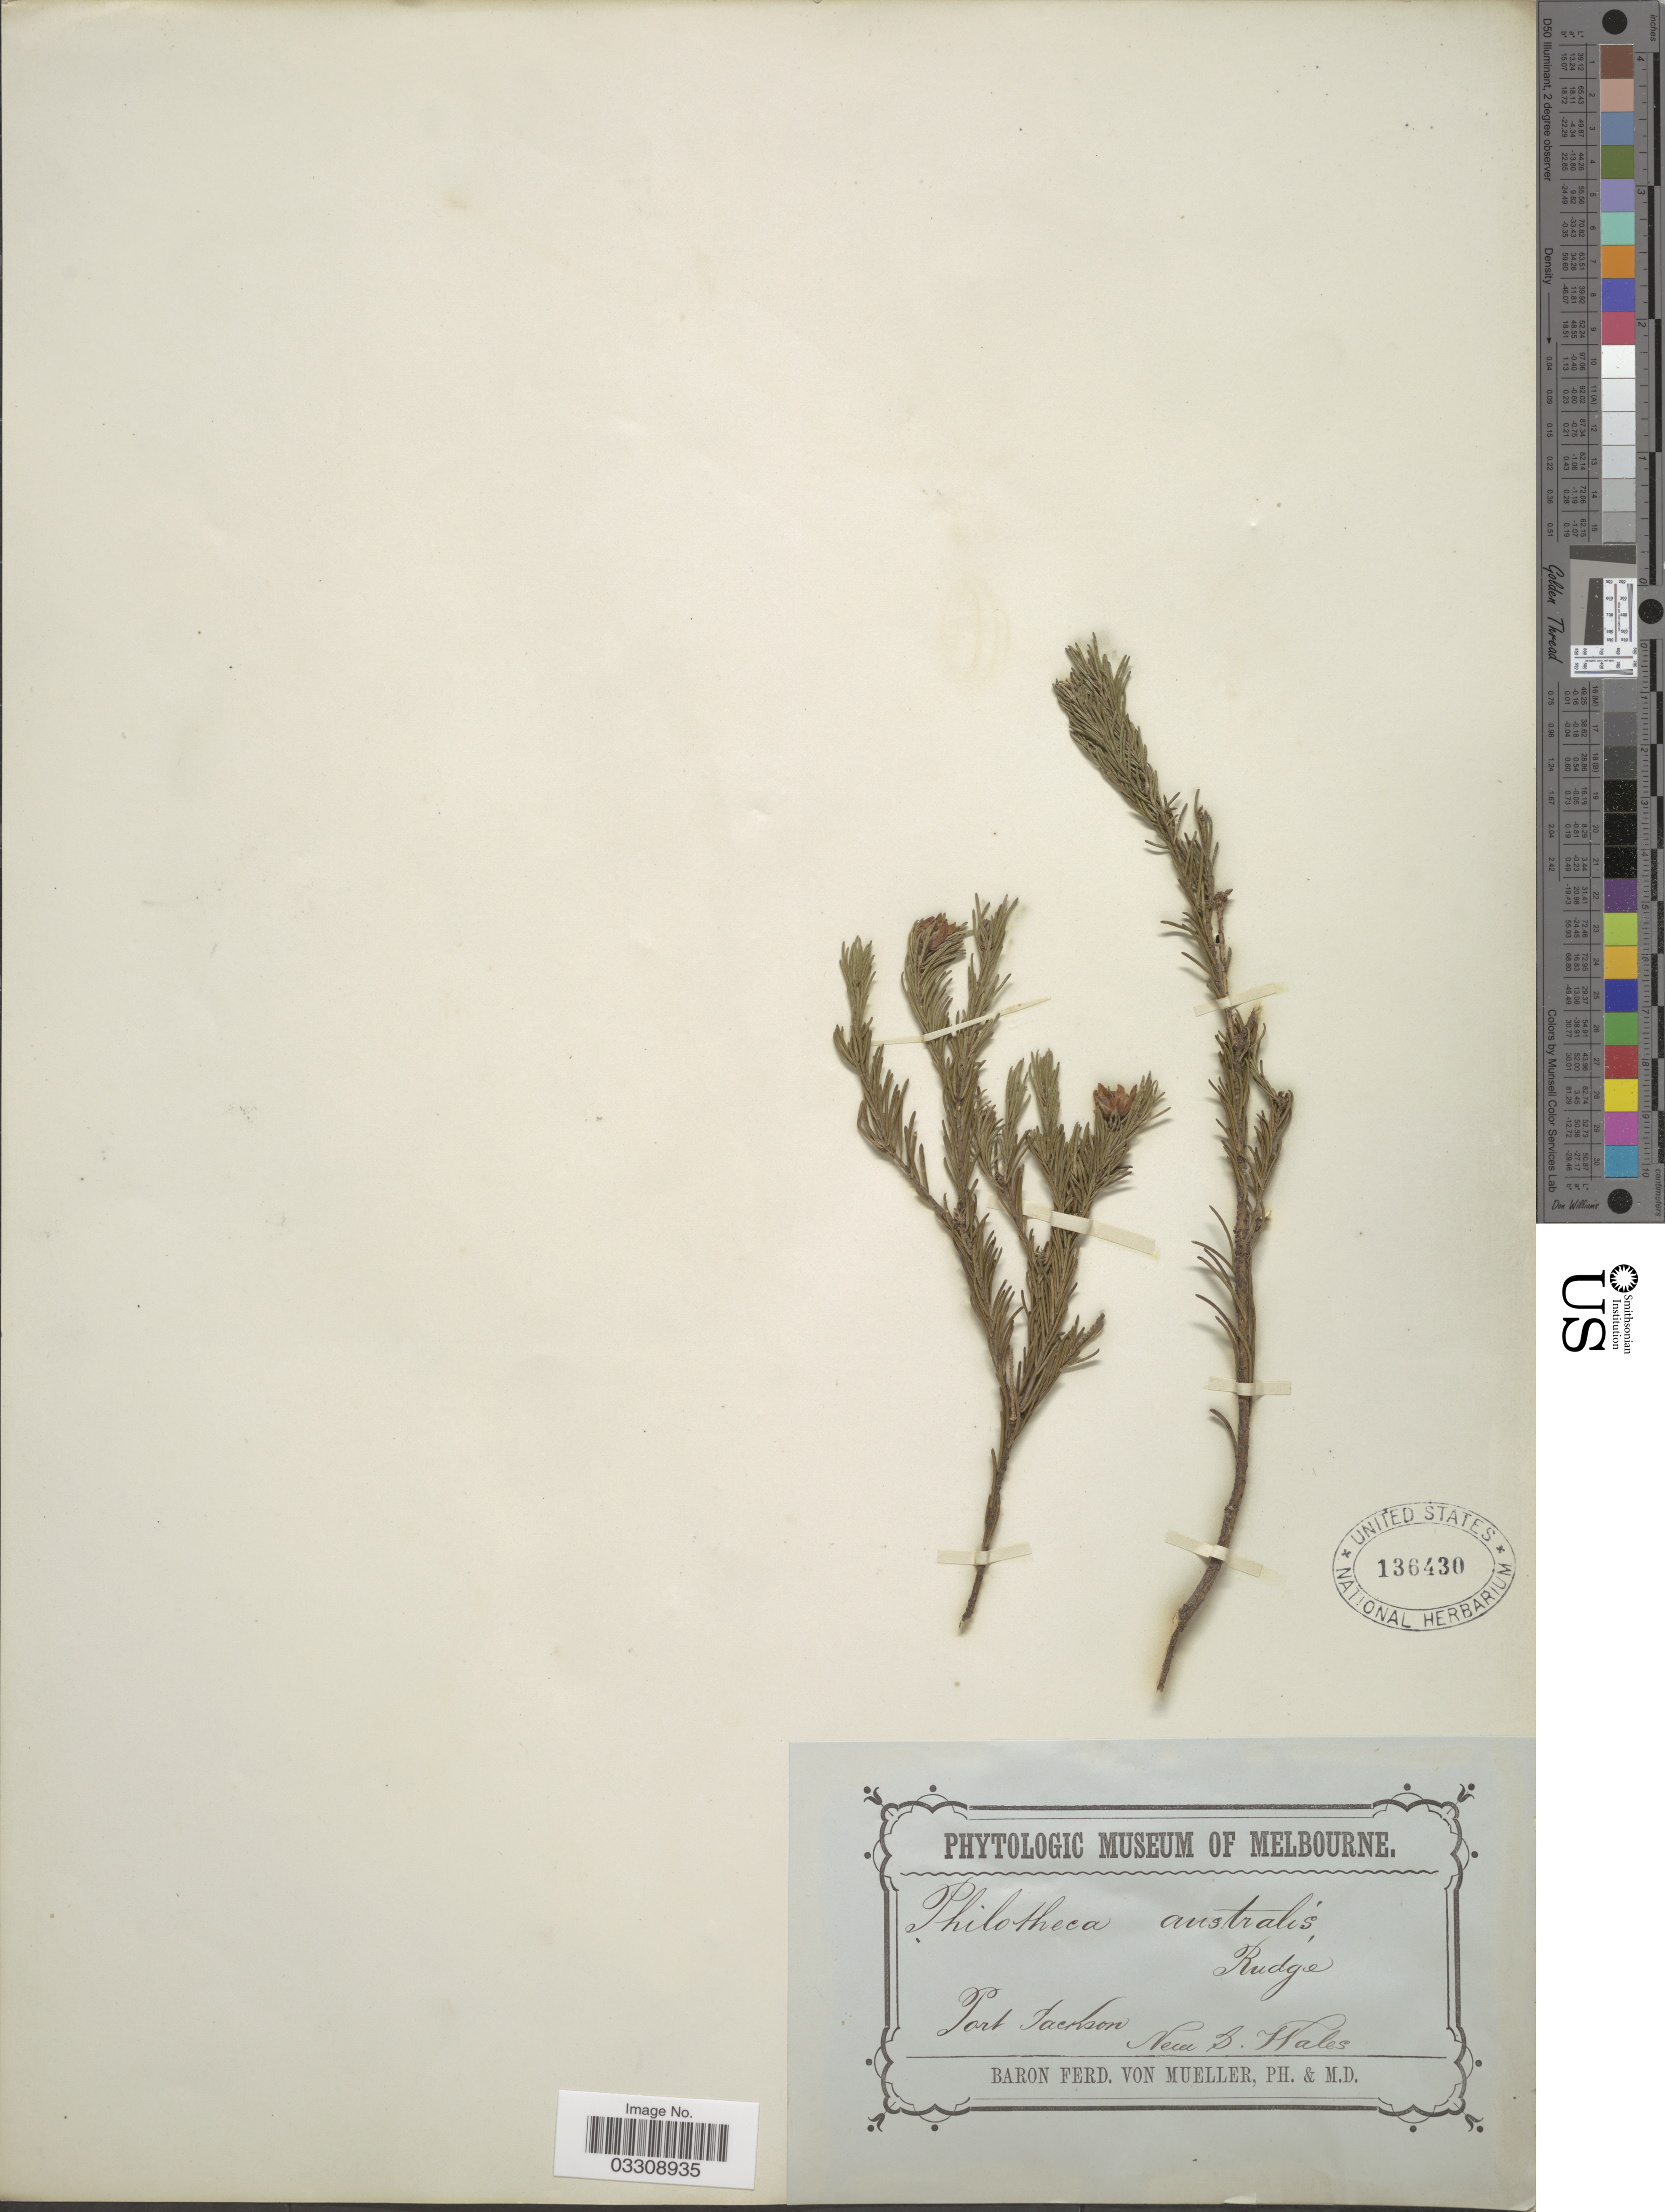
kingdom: Plantae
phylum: Tracheophyta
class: Magnoliopsida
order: Sapindales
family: Rutaceae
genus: Philotheca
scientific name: Philotheca australis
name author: Rudge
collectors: B. von Mueller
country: Australia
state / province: New South Wales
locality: Port Jackson.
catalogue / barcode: US 136430